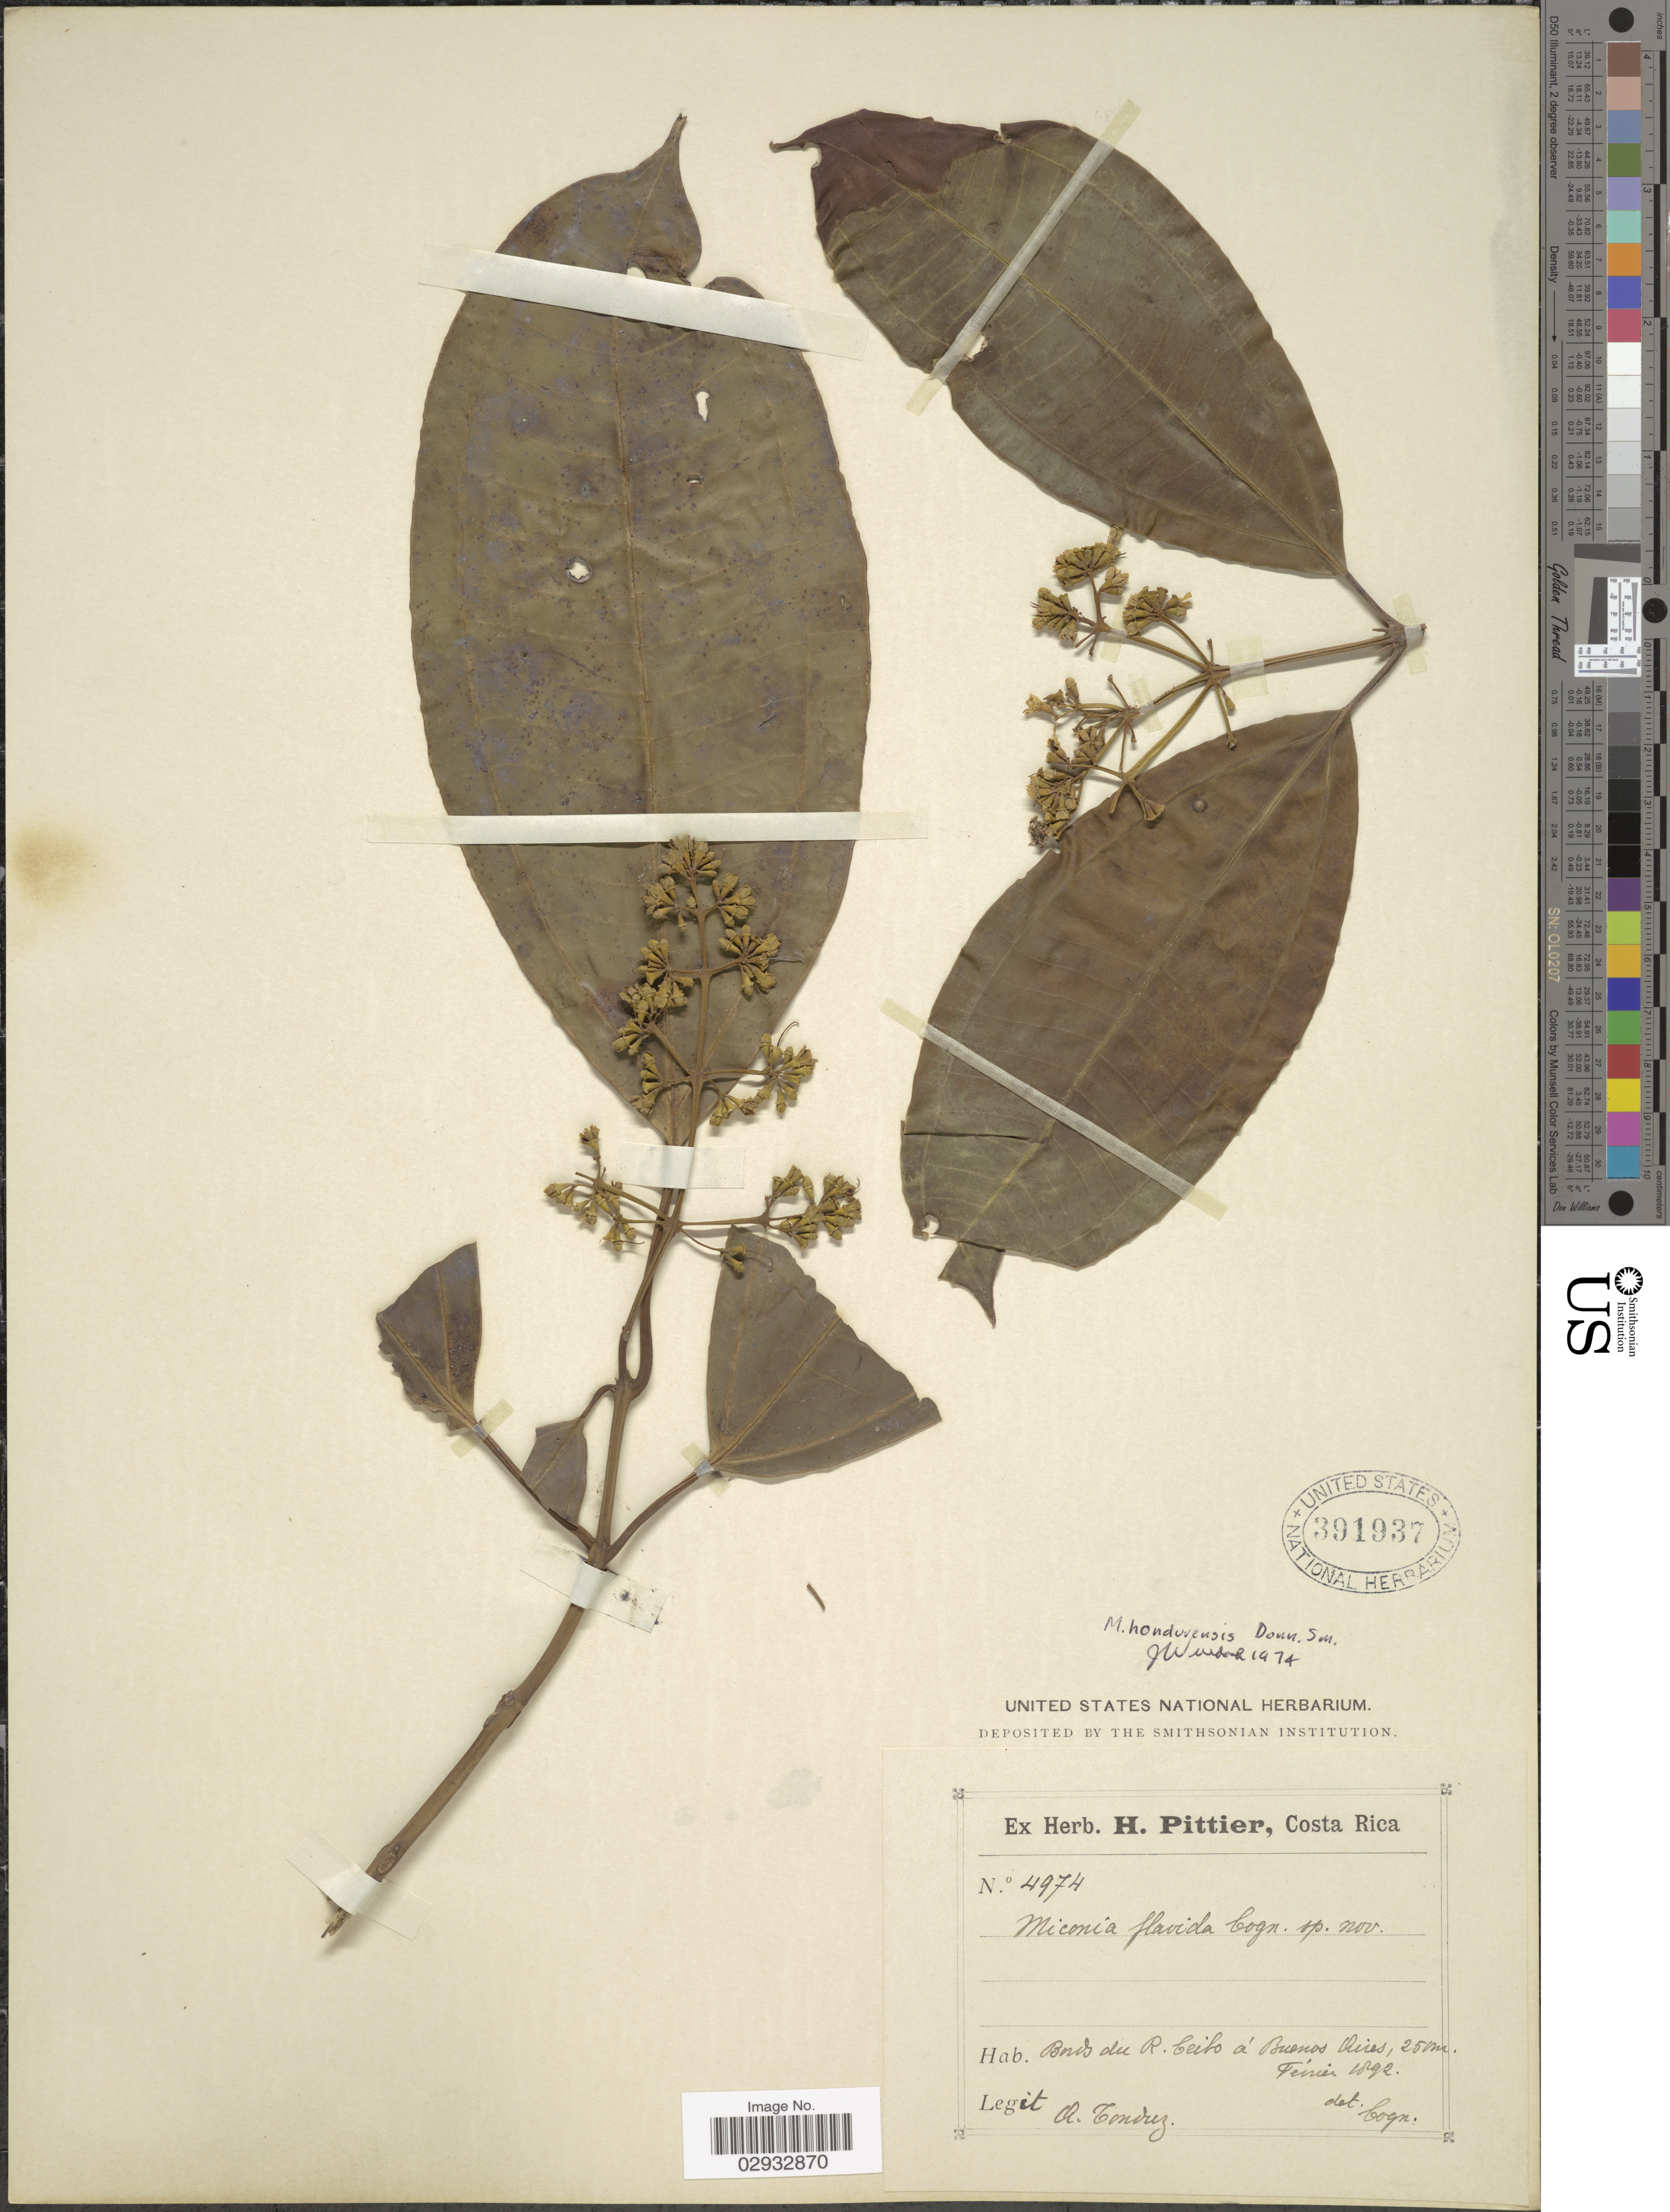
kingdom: Plantae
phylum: Tracheophyta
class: Magnoliopsida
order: Myrtales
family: Melastomataceae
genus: Miconia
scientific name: Miconia hondurensis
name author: Donn. Sm.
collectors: A. Tonduz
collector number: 4974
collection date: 1892-02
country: Costa Rica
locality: Bords du R. Ceibo á Buenos Aires.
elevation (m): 25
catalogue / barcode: US 391937